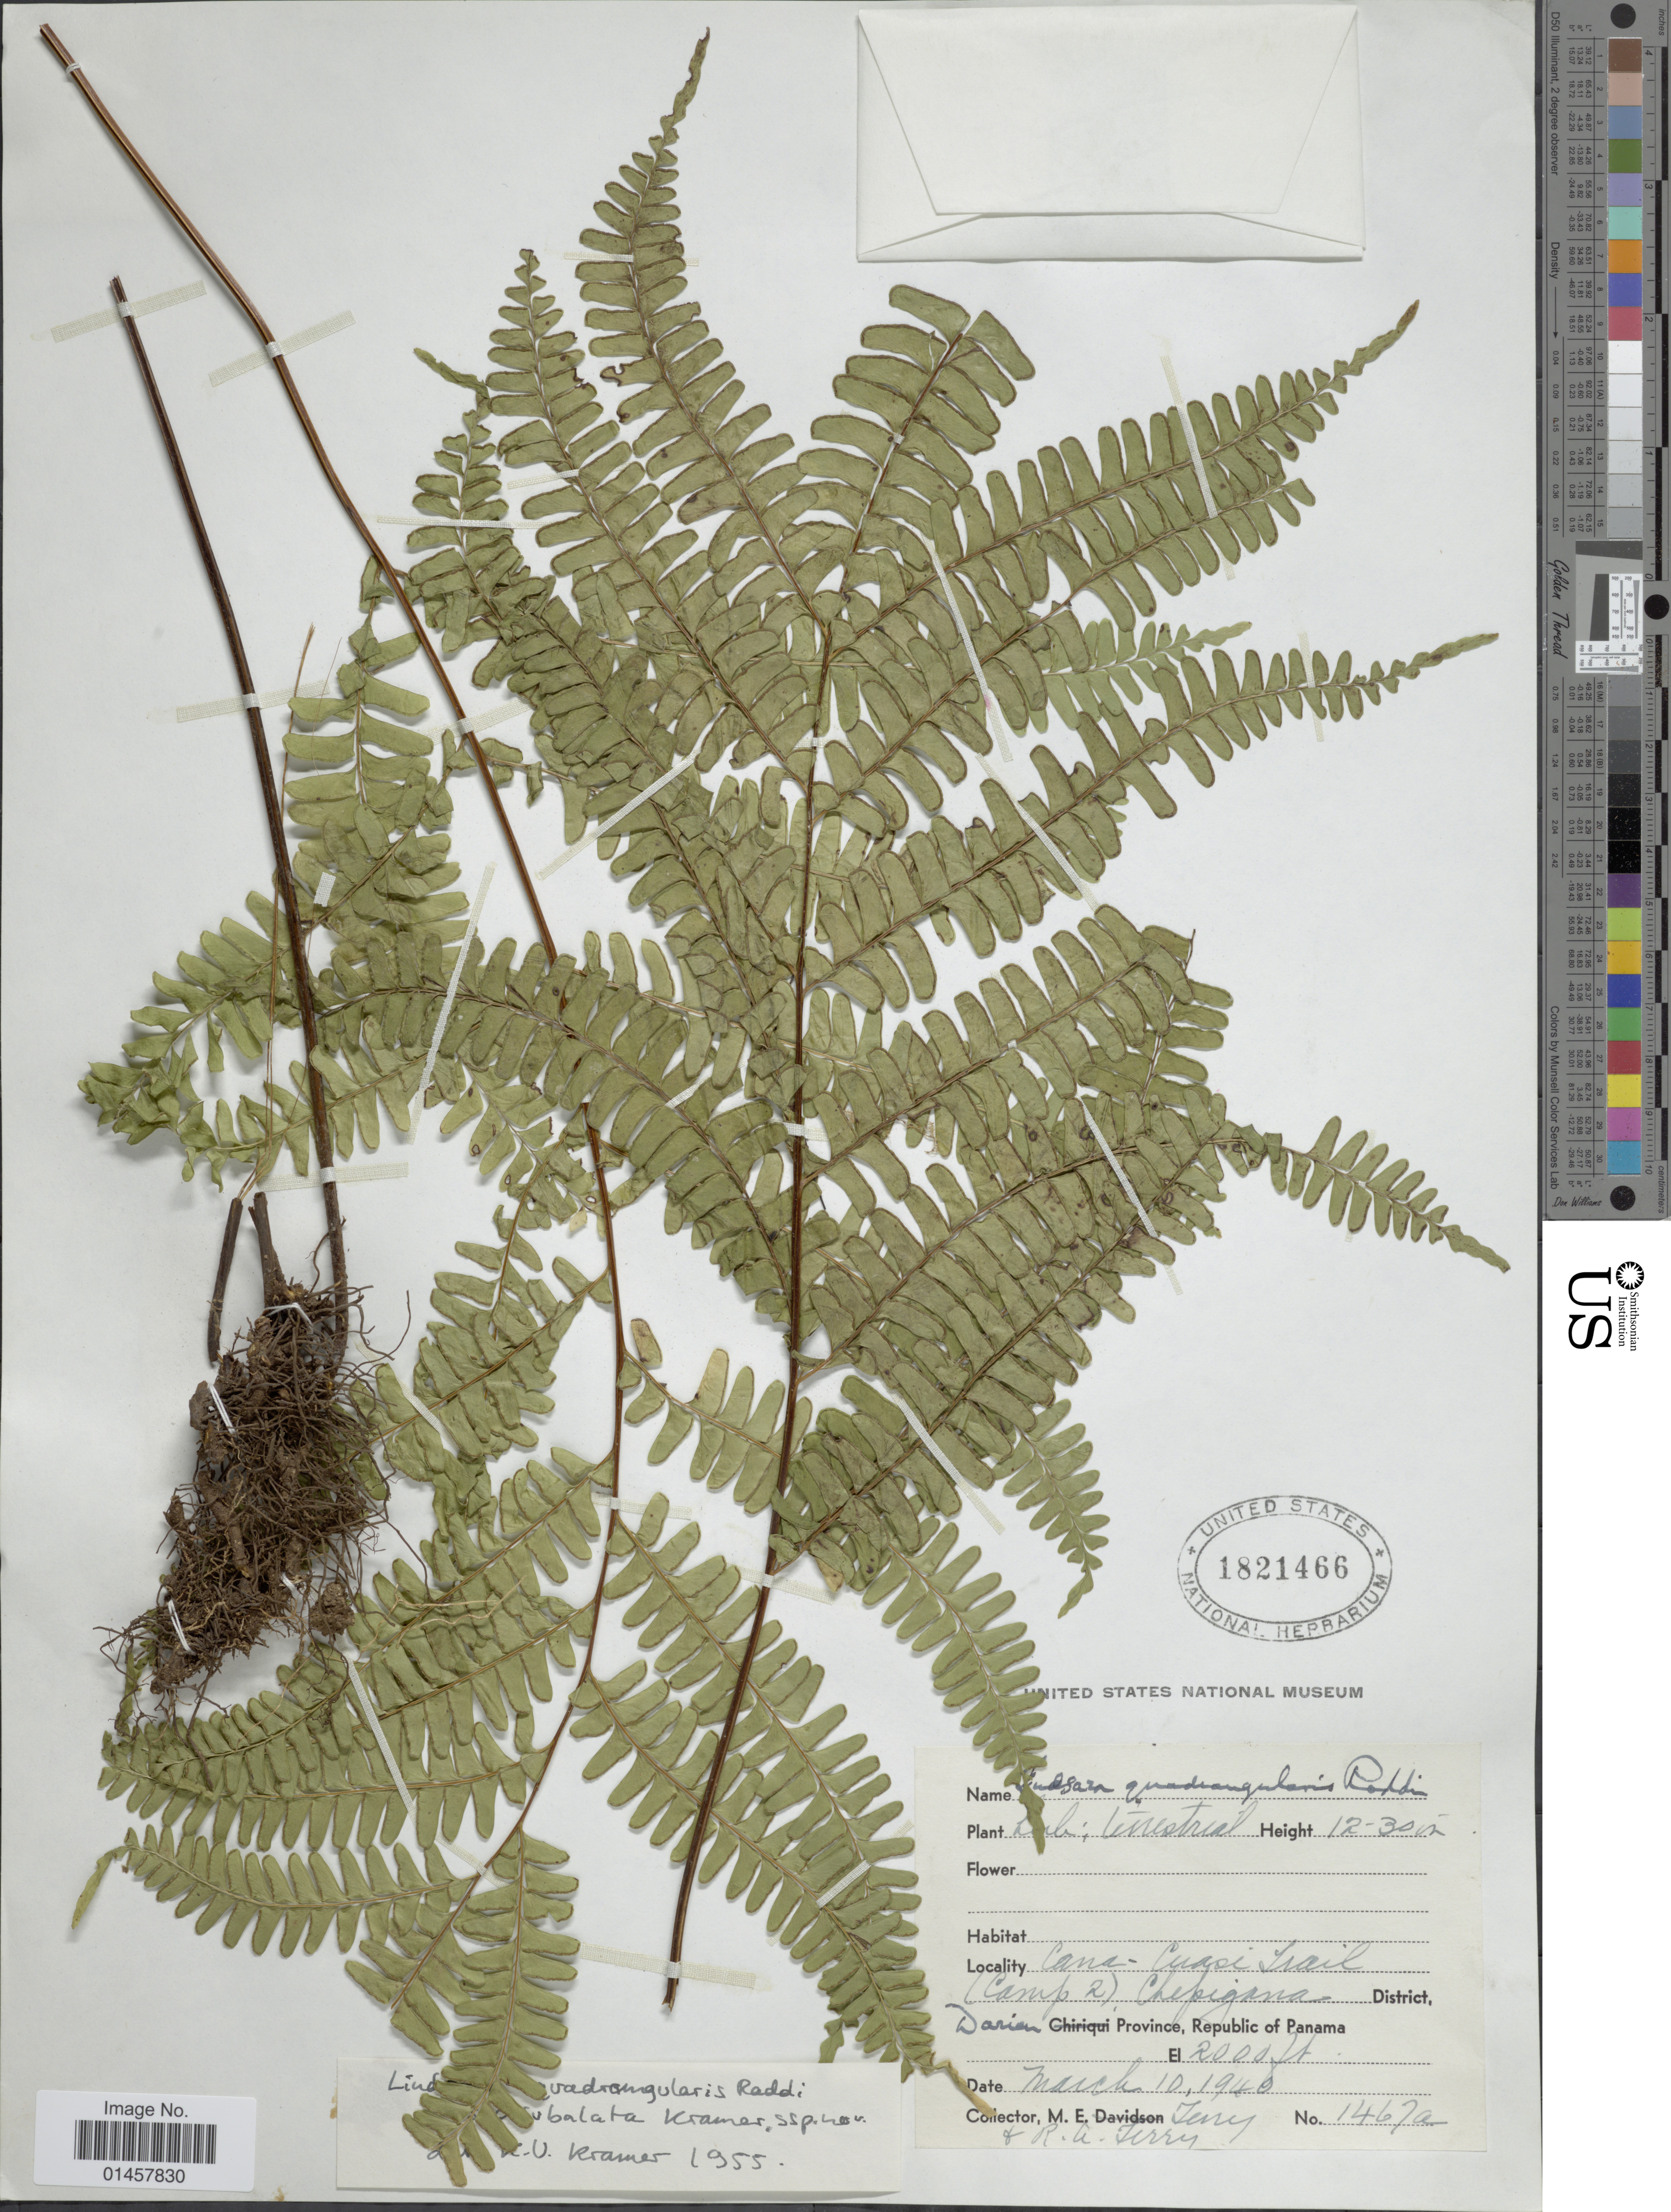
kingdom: Plantae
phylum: Tracheophyta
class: Polypodiopsida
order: Polypodiales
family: Lindsaeaceae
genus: Lindsaea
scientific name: Lindsaea quadrangularis subsp. subalata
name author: K.U. Kramer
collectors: M. Terry & R. Terry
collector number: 1467a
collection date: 1940-03-10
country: Panama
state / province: Darién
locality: Cana-Cuasi trail, (camp2), Chepigana District Darien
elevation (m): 610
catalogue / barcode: US 1821466